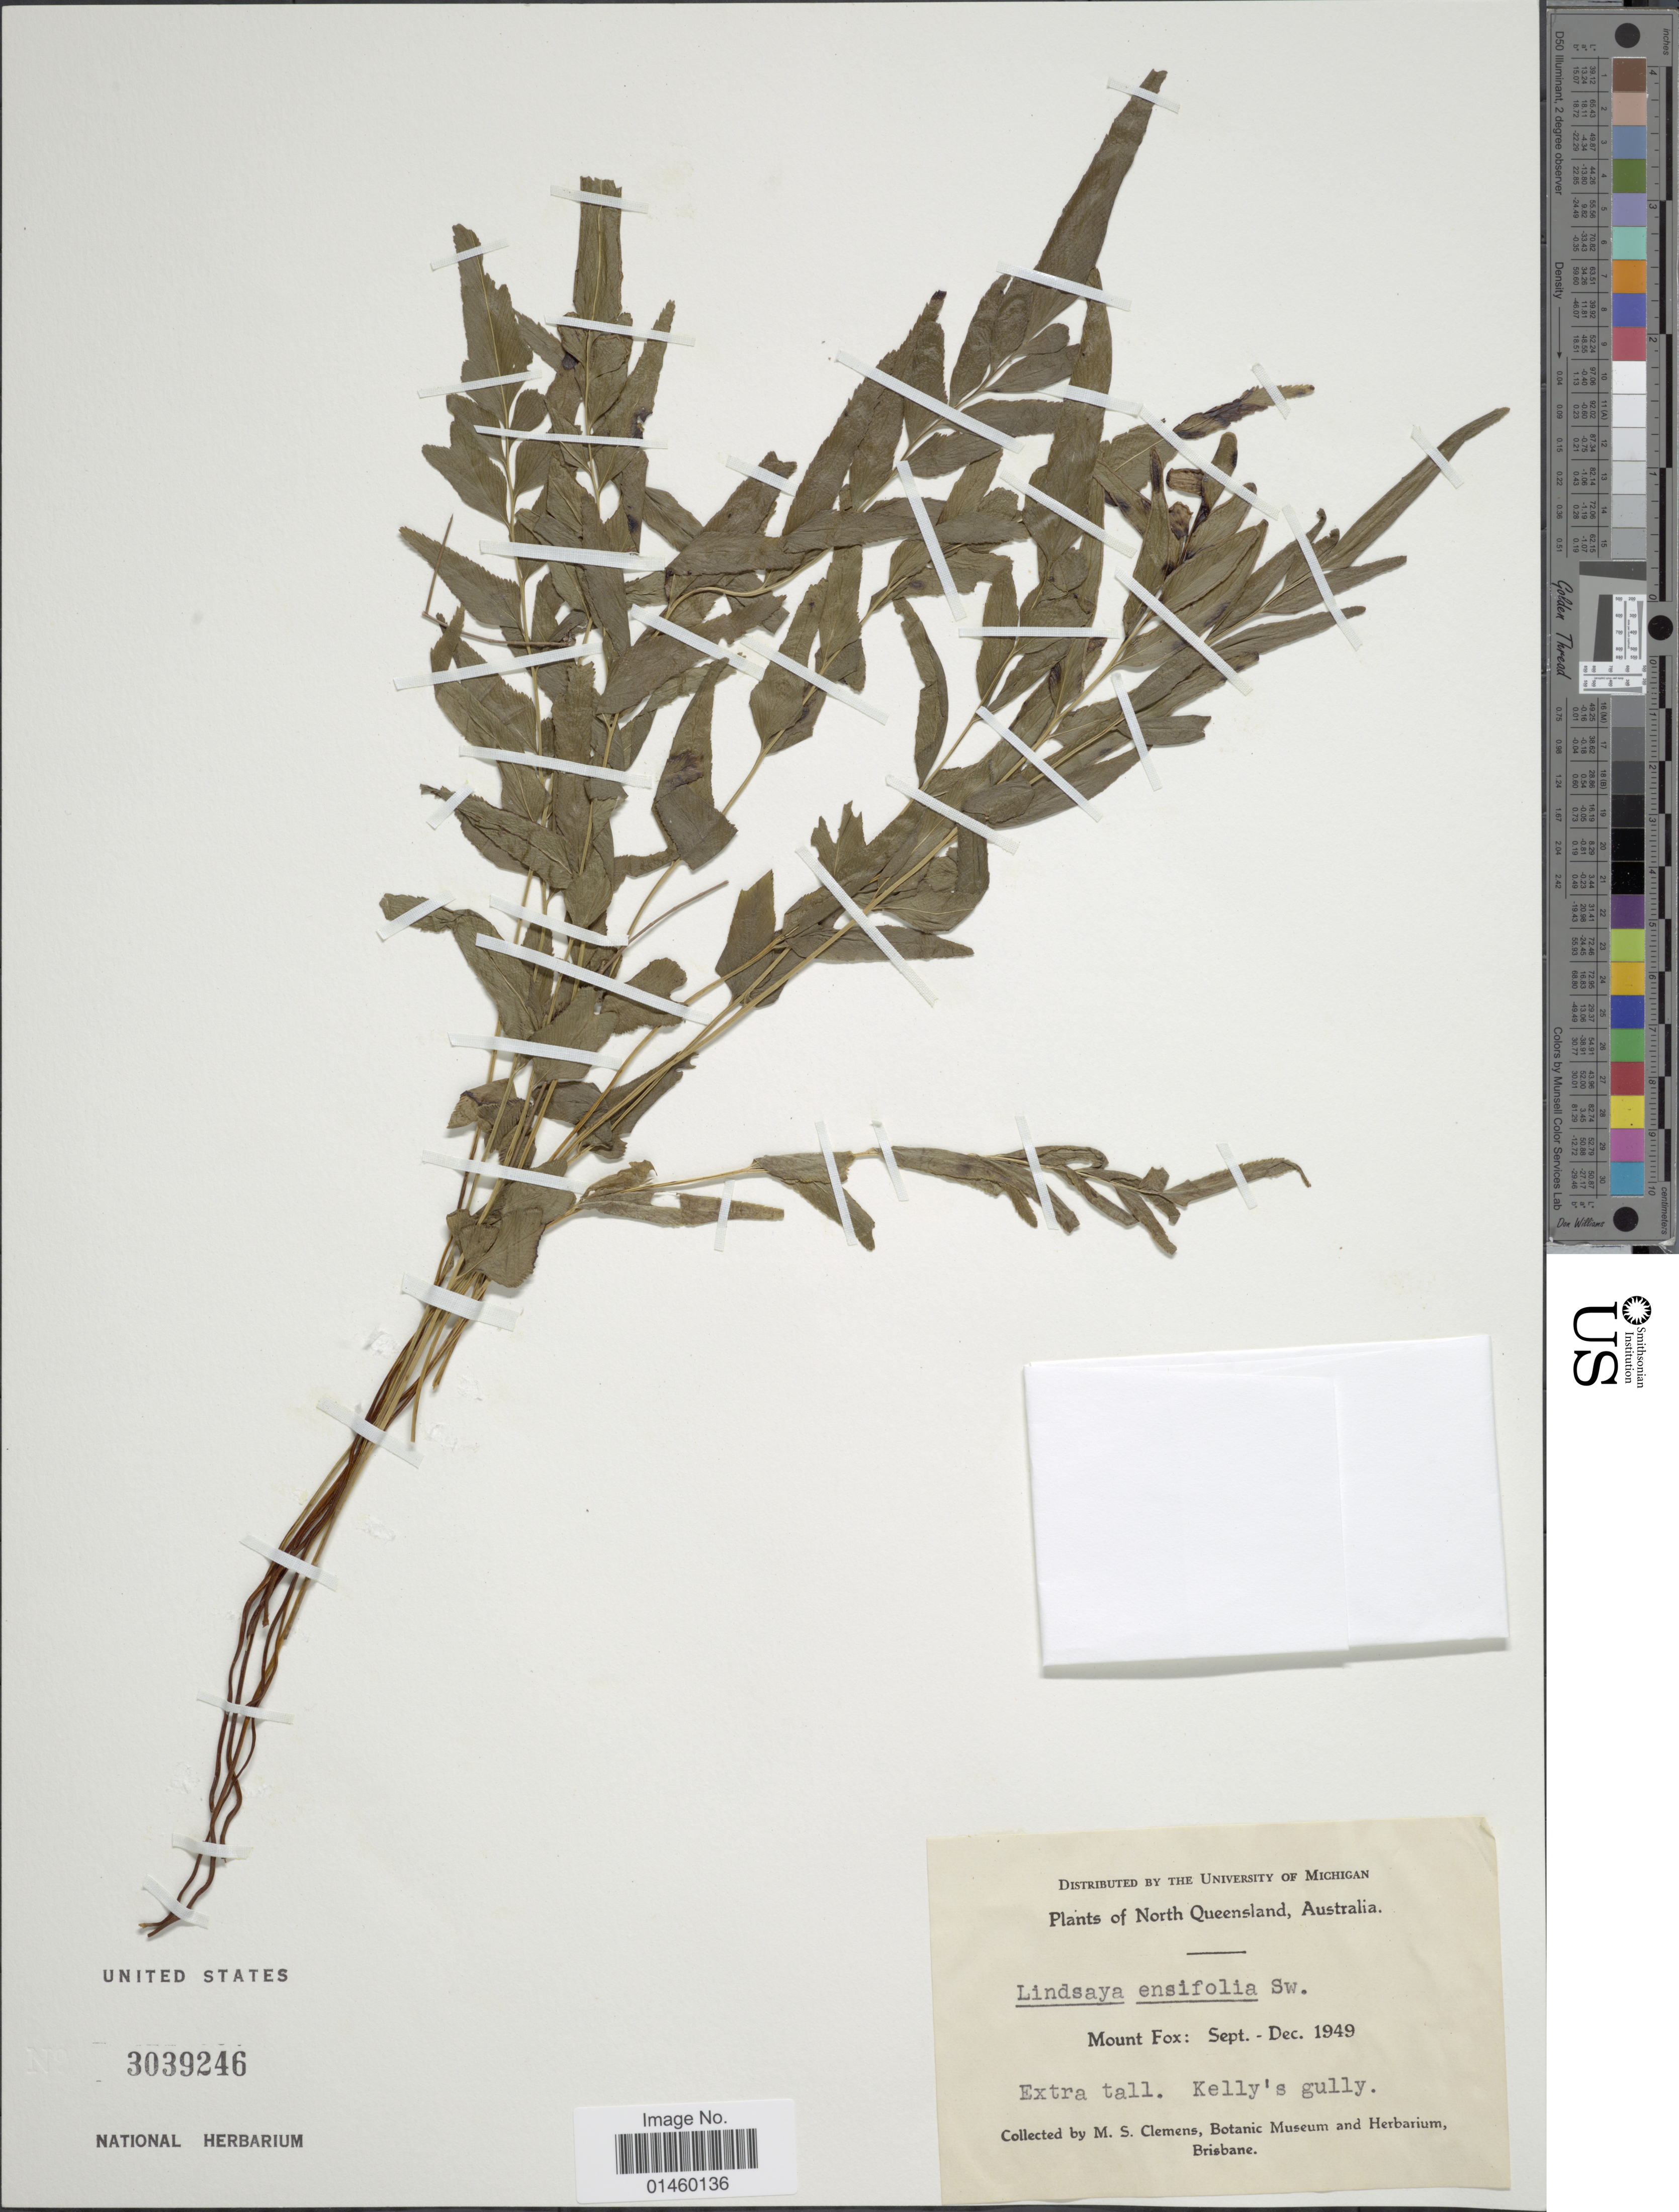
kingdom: Plantae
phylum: Tracheophyta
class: Polypodiopsida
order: Polypodiales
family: Lindsaeaceae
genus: Lindsaea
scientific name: Lindsaea ensifolia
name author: Sw.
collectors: M. S. Clemens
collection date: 1949-09/1949-12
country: Australia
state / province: Queensland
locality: North Queensland. Kelly's gully. Mount Fox.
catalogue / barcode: US 3039246